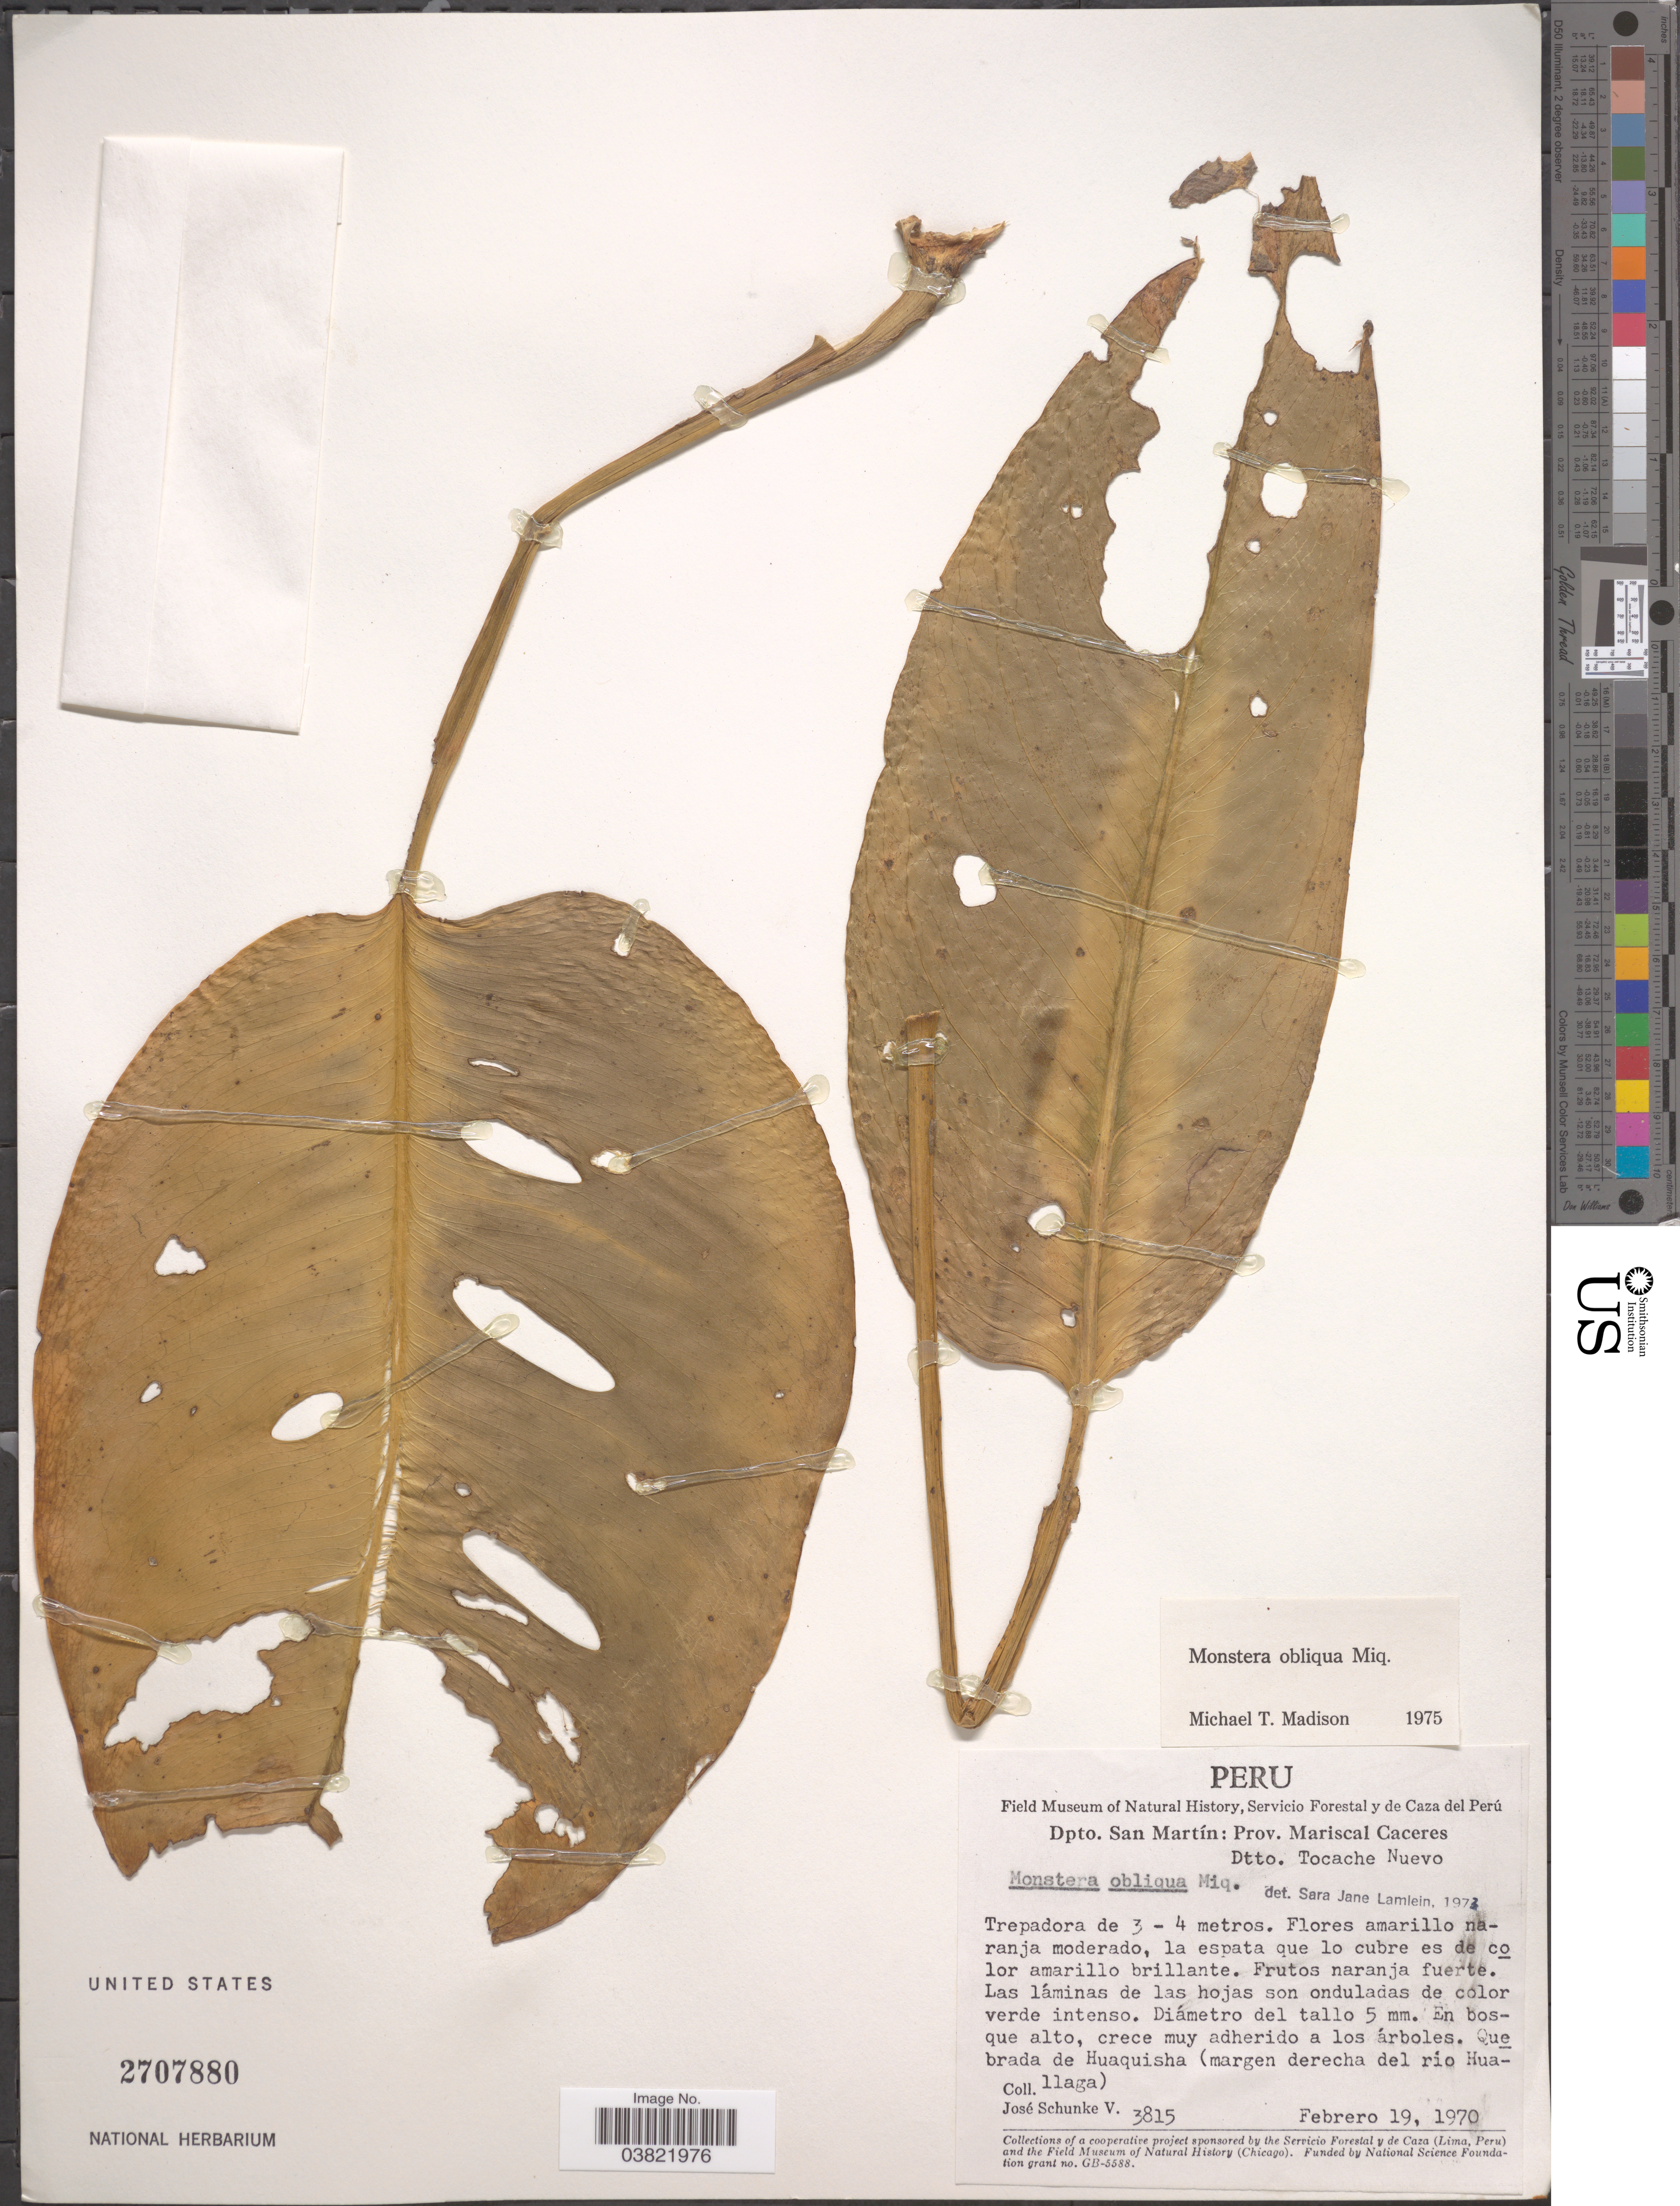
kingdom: Plantae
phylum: Tracheophyta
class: Liliopsida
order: Alismatales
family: Araceae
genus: Monstera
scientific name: Monstera obliqua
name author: Miq.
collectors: J. Schunke Vigo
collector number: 3815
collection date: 1970-02-19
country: Peru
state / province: San Martín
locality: Dpto. San Martín: Prov. Mariscal Caceres. Dtto. Tocache Nuevo. Quebrada de Huaquisha (margen derecha del río Huallaga).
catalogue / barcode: US 2707880